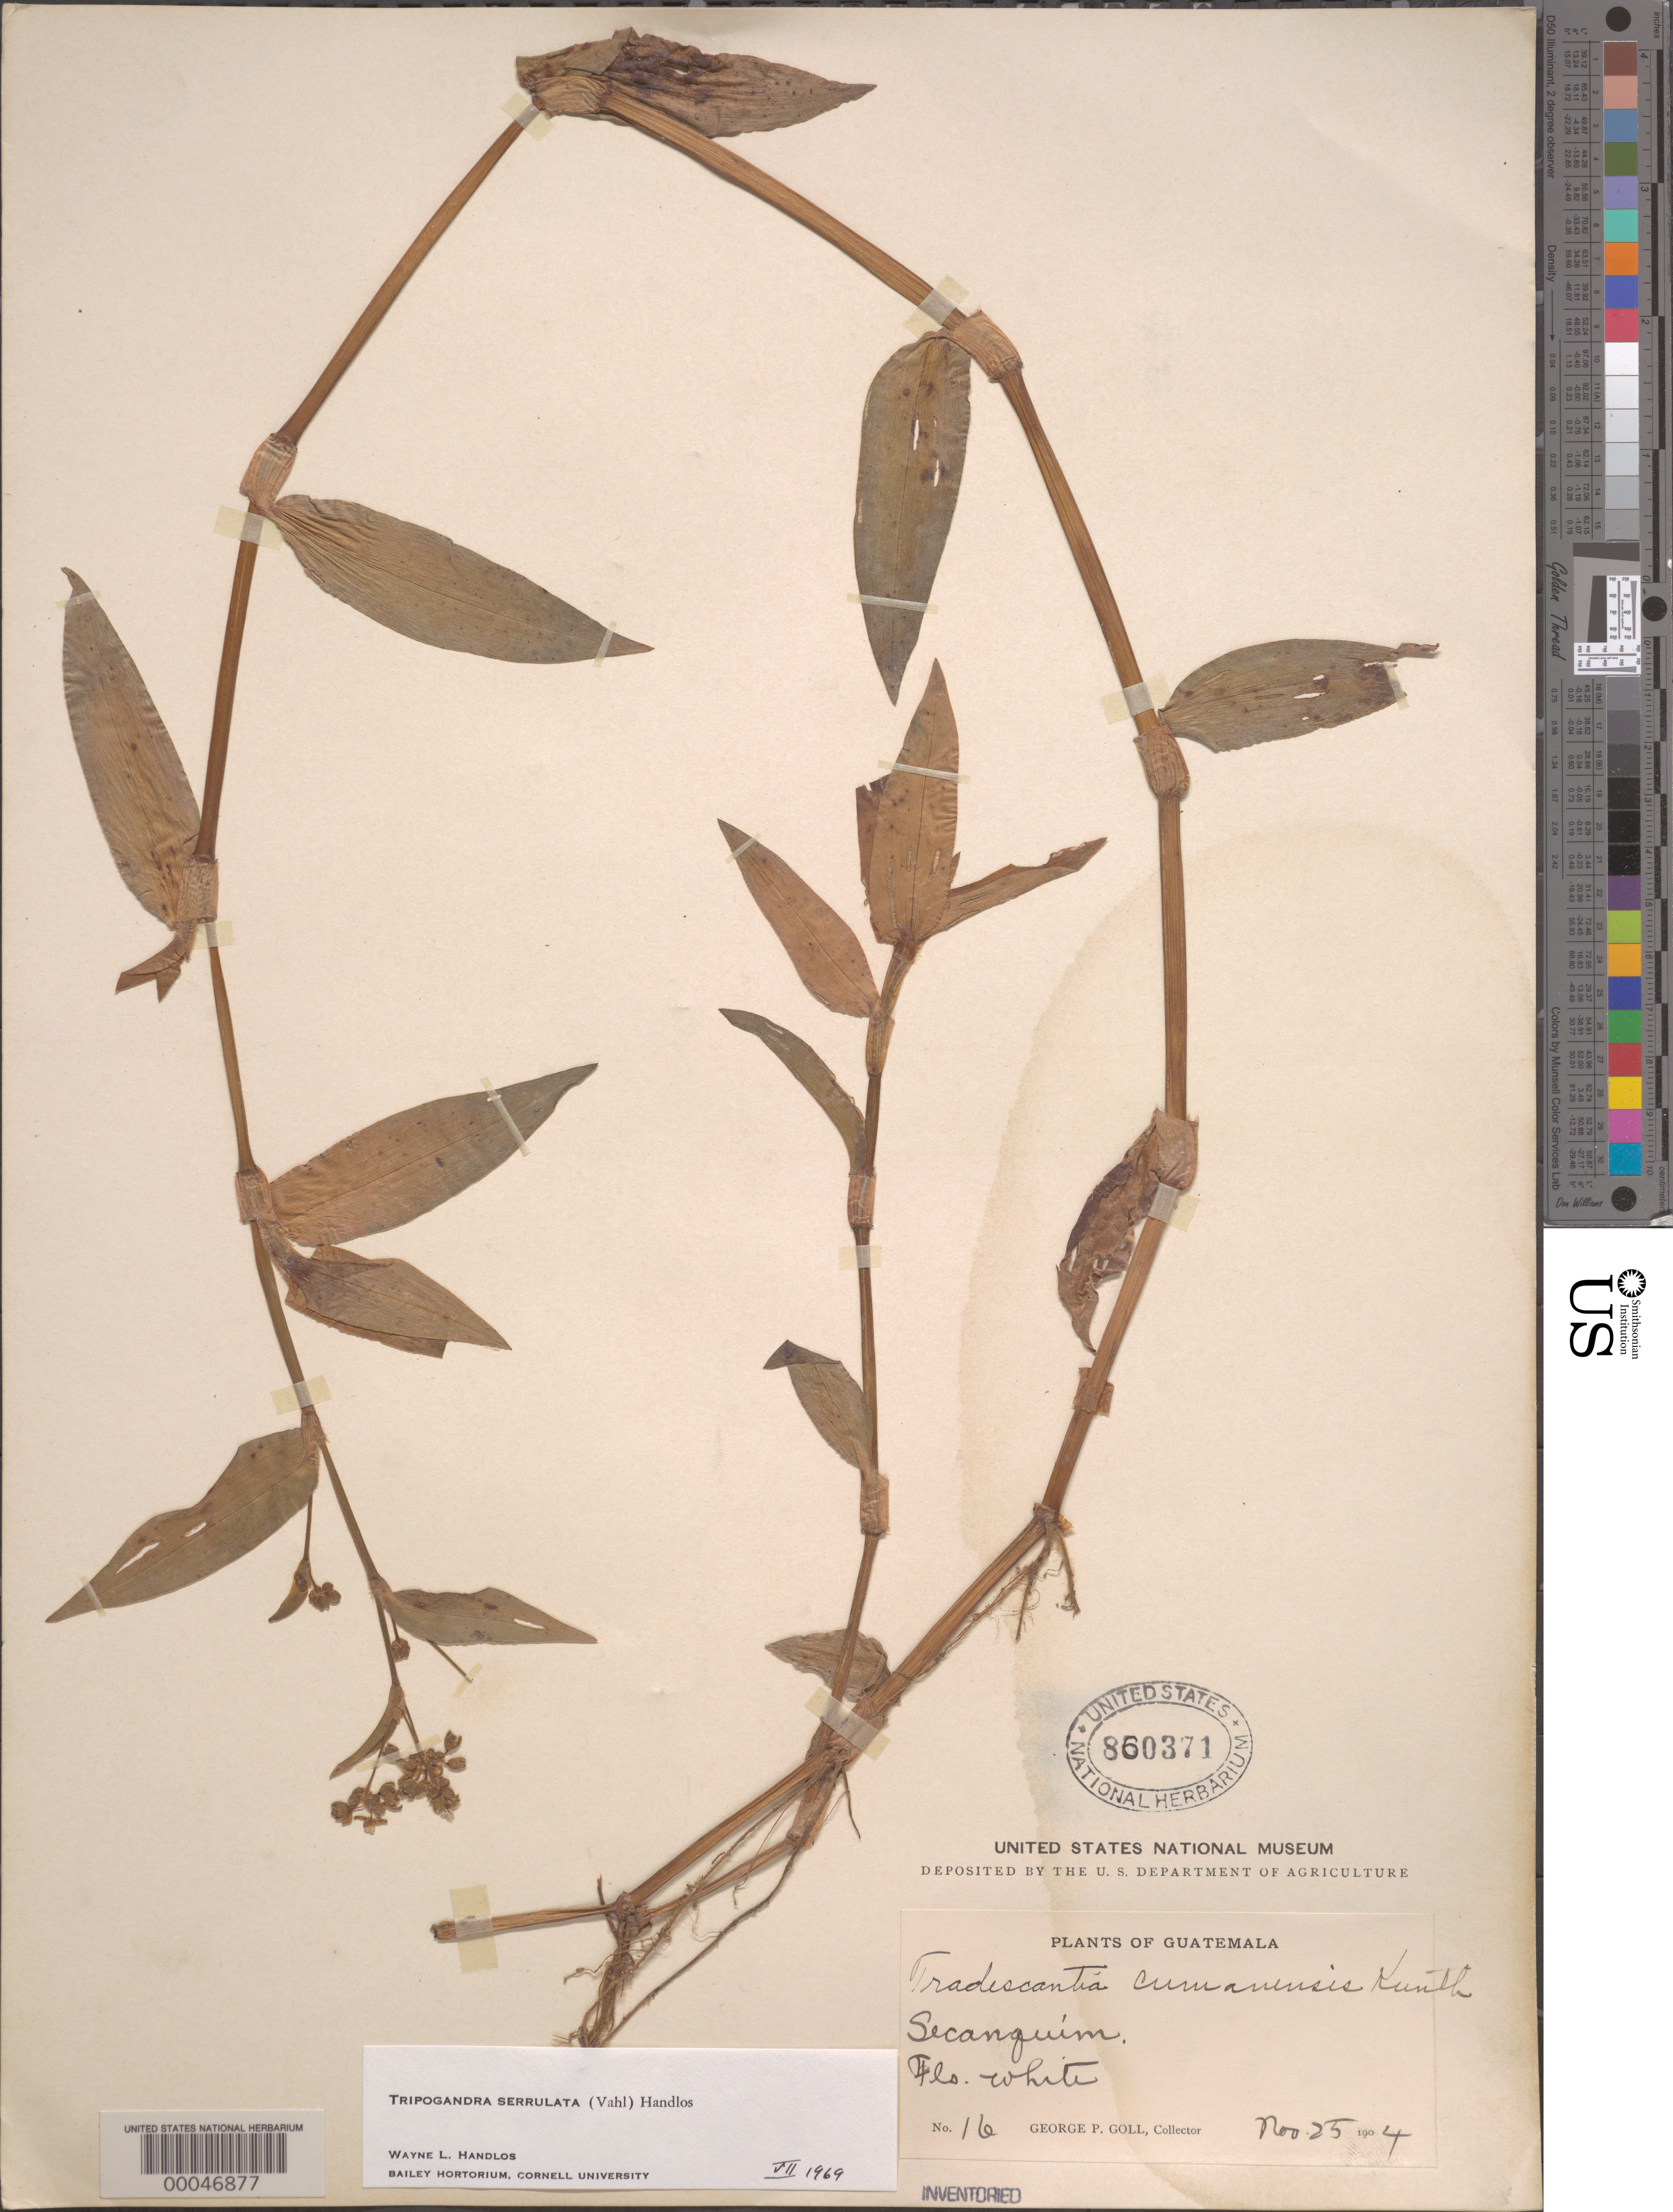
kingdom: Plantae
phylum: Tracheophyta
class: Liliopsida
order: Commelinales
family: Commelinaceae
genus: Tripogandra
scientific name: Tripogandra serrulata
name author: (Vahl) Handlos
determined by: Handlos, W. L.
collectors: G. Goll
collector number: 16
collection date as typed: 25 Nov 1904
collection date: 1904-11-25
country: Guatemala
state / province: Alta Verapaz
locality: Secanquim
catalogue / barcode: US 860371